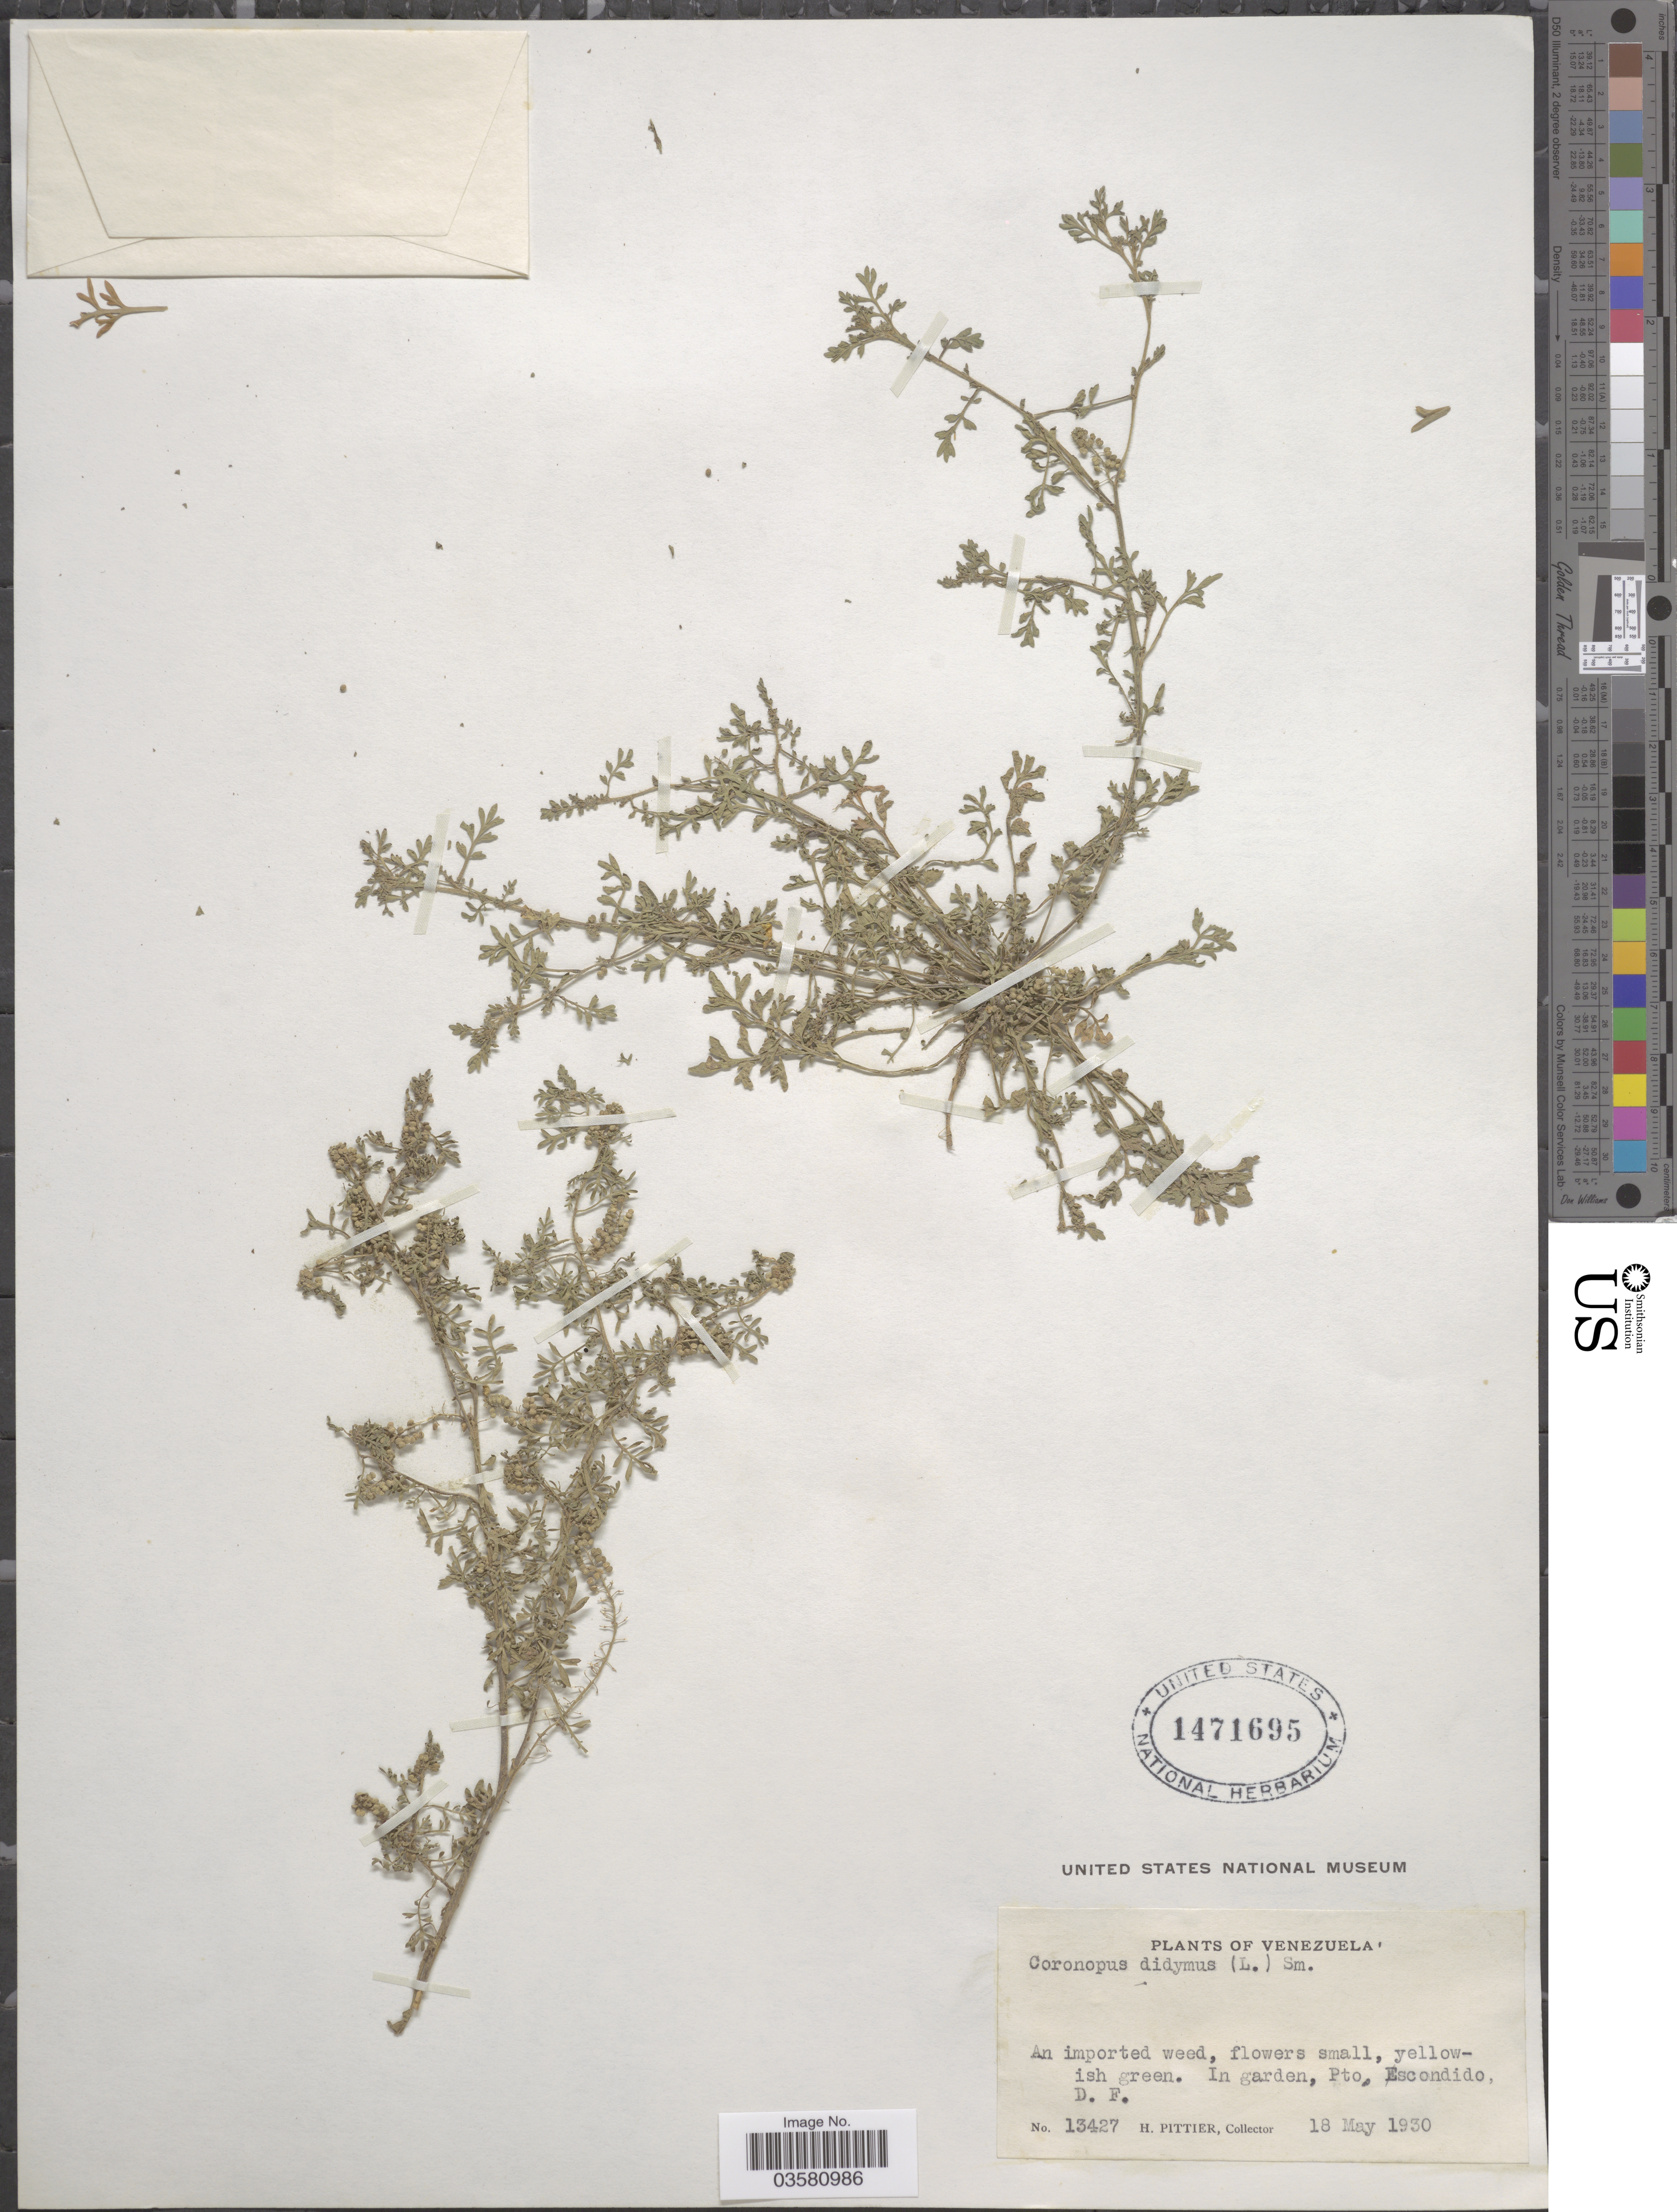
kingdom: Plantae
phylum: Tracheophyta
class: Magnoliopsida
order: Brassicales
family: Brassicaceae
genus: Lepidium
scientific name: Lepidium didymum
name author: L.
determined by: Strong, M. T., (US), Smithsonian Institution - National Museum of Natural History (UNITED STATES)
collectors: H. F. Pittier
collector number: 13427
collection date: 1930-05-18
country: Venezuela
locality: In garden, Pto, Escondido, D. F.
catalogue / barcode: US 1471695